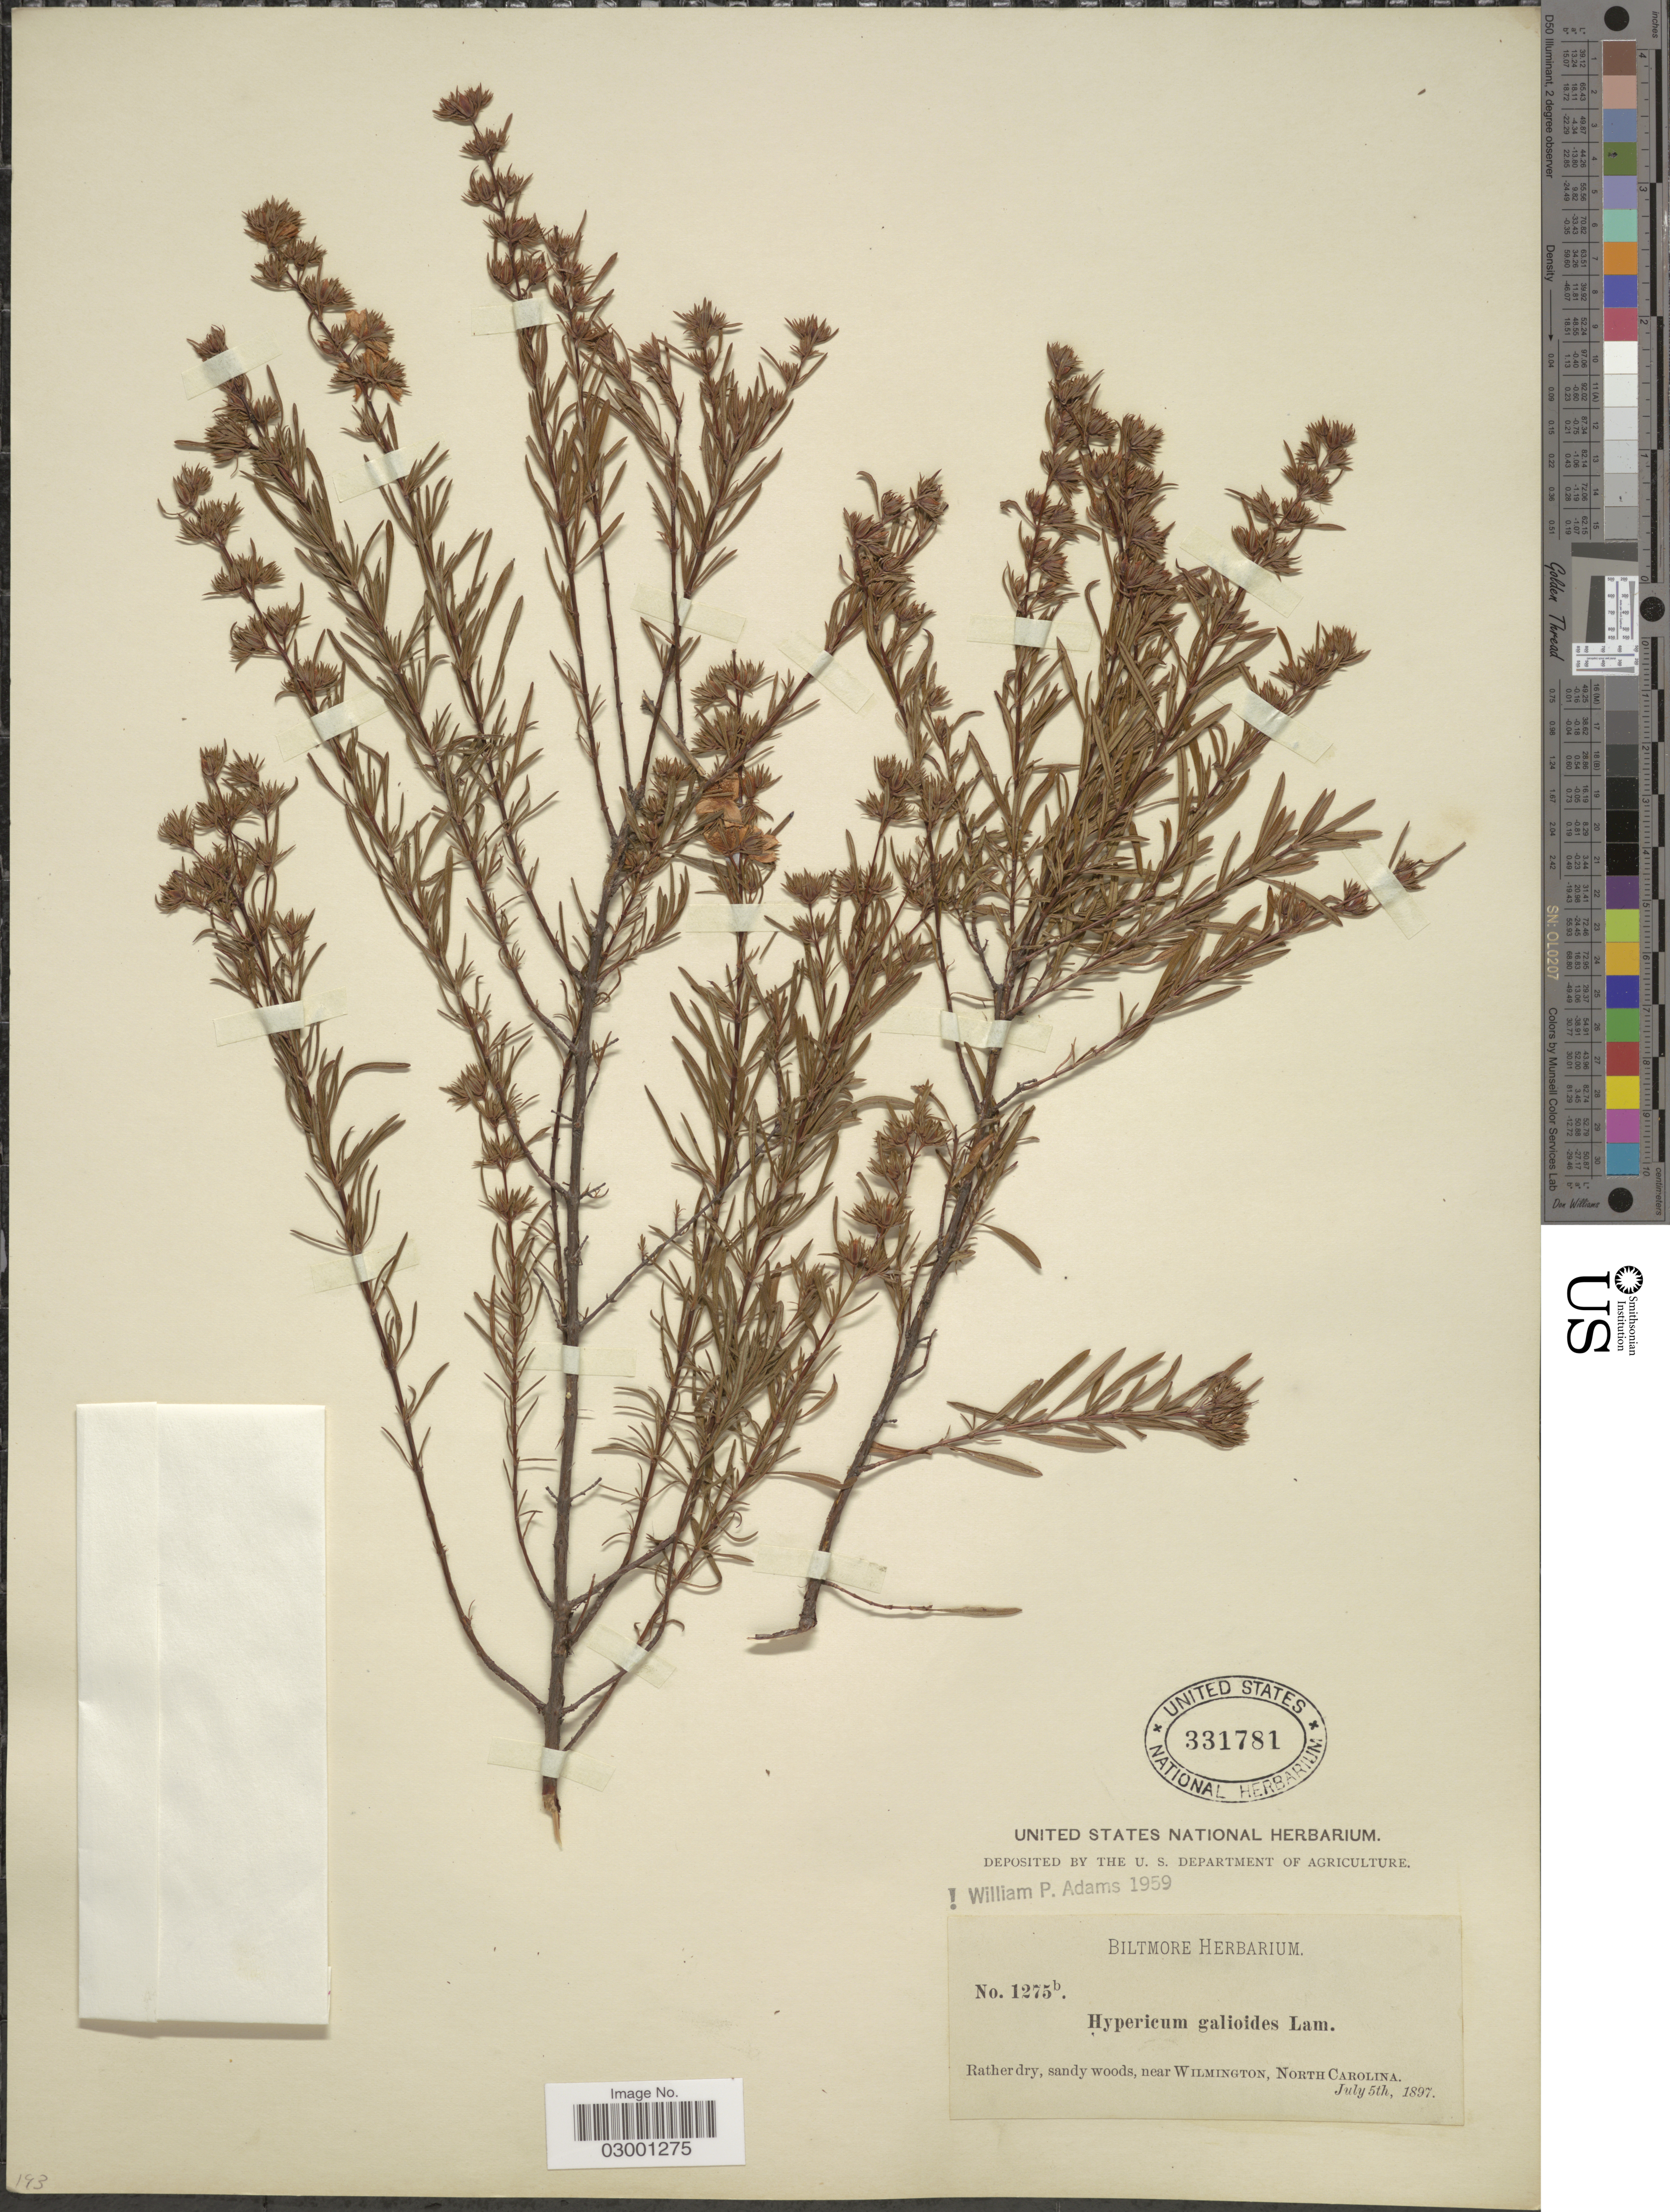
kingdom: Plantae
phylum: Tracheophyta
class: Magnoliopsida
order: Malpighiales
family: Hypericaceae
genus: Hypericum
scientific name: Hypericum galioides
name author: Lam.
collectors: ex herb. Biltmore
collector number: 1275b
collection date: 1897-07-05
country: United States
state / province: North Carolina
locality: Rather dry, sandy woods, near Wilmington.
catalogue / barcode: US 331781